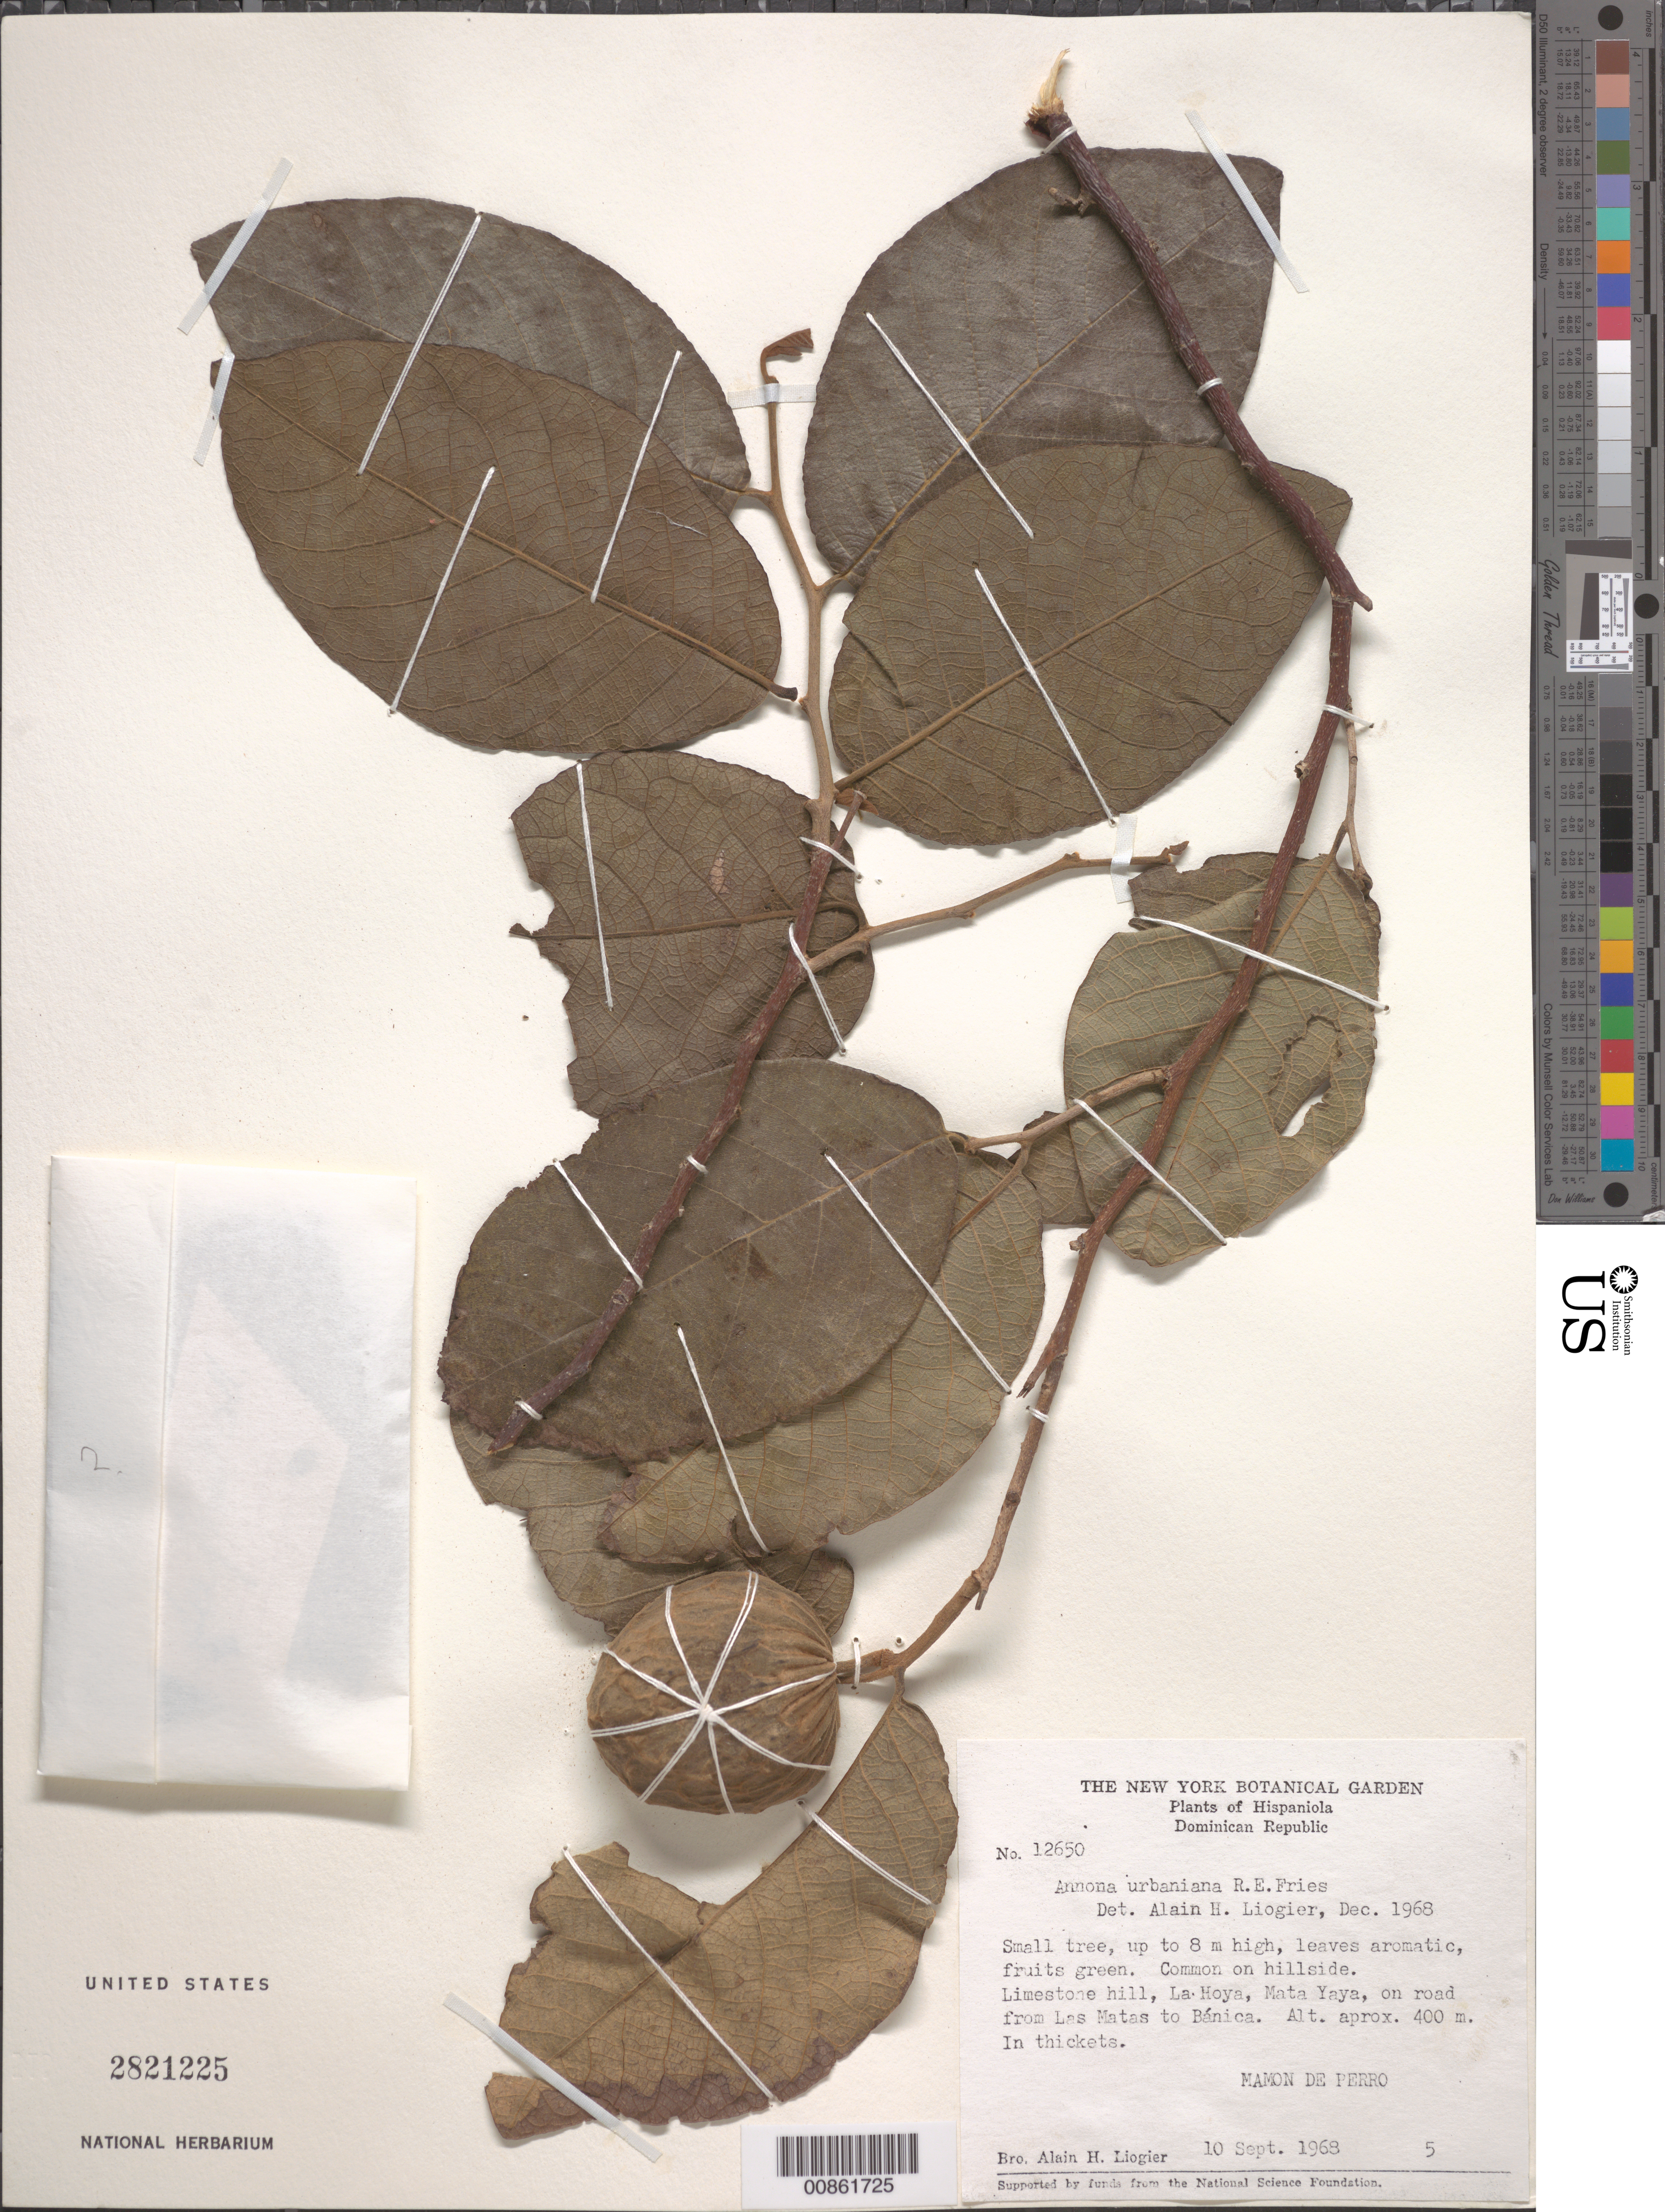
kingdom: Plantae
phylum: Tracheophyta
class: Magnoliopsida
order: Magnoliales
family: Annonaceae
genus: Annona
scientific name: Annona urbaniana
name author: R.E. Fr.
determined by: Liogier, Alain H.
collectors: A. H. Liogier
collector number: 12650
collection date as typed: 10 Sep 1968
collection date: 1968-09-10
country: Dominican Republic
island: Hispaniola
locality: La Hoya, Mata Yaya, on road from Las Matas to Bánica.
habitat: In thickets. Limestone hill.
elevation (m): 400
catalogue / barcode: US 2821225